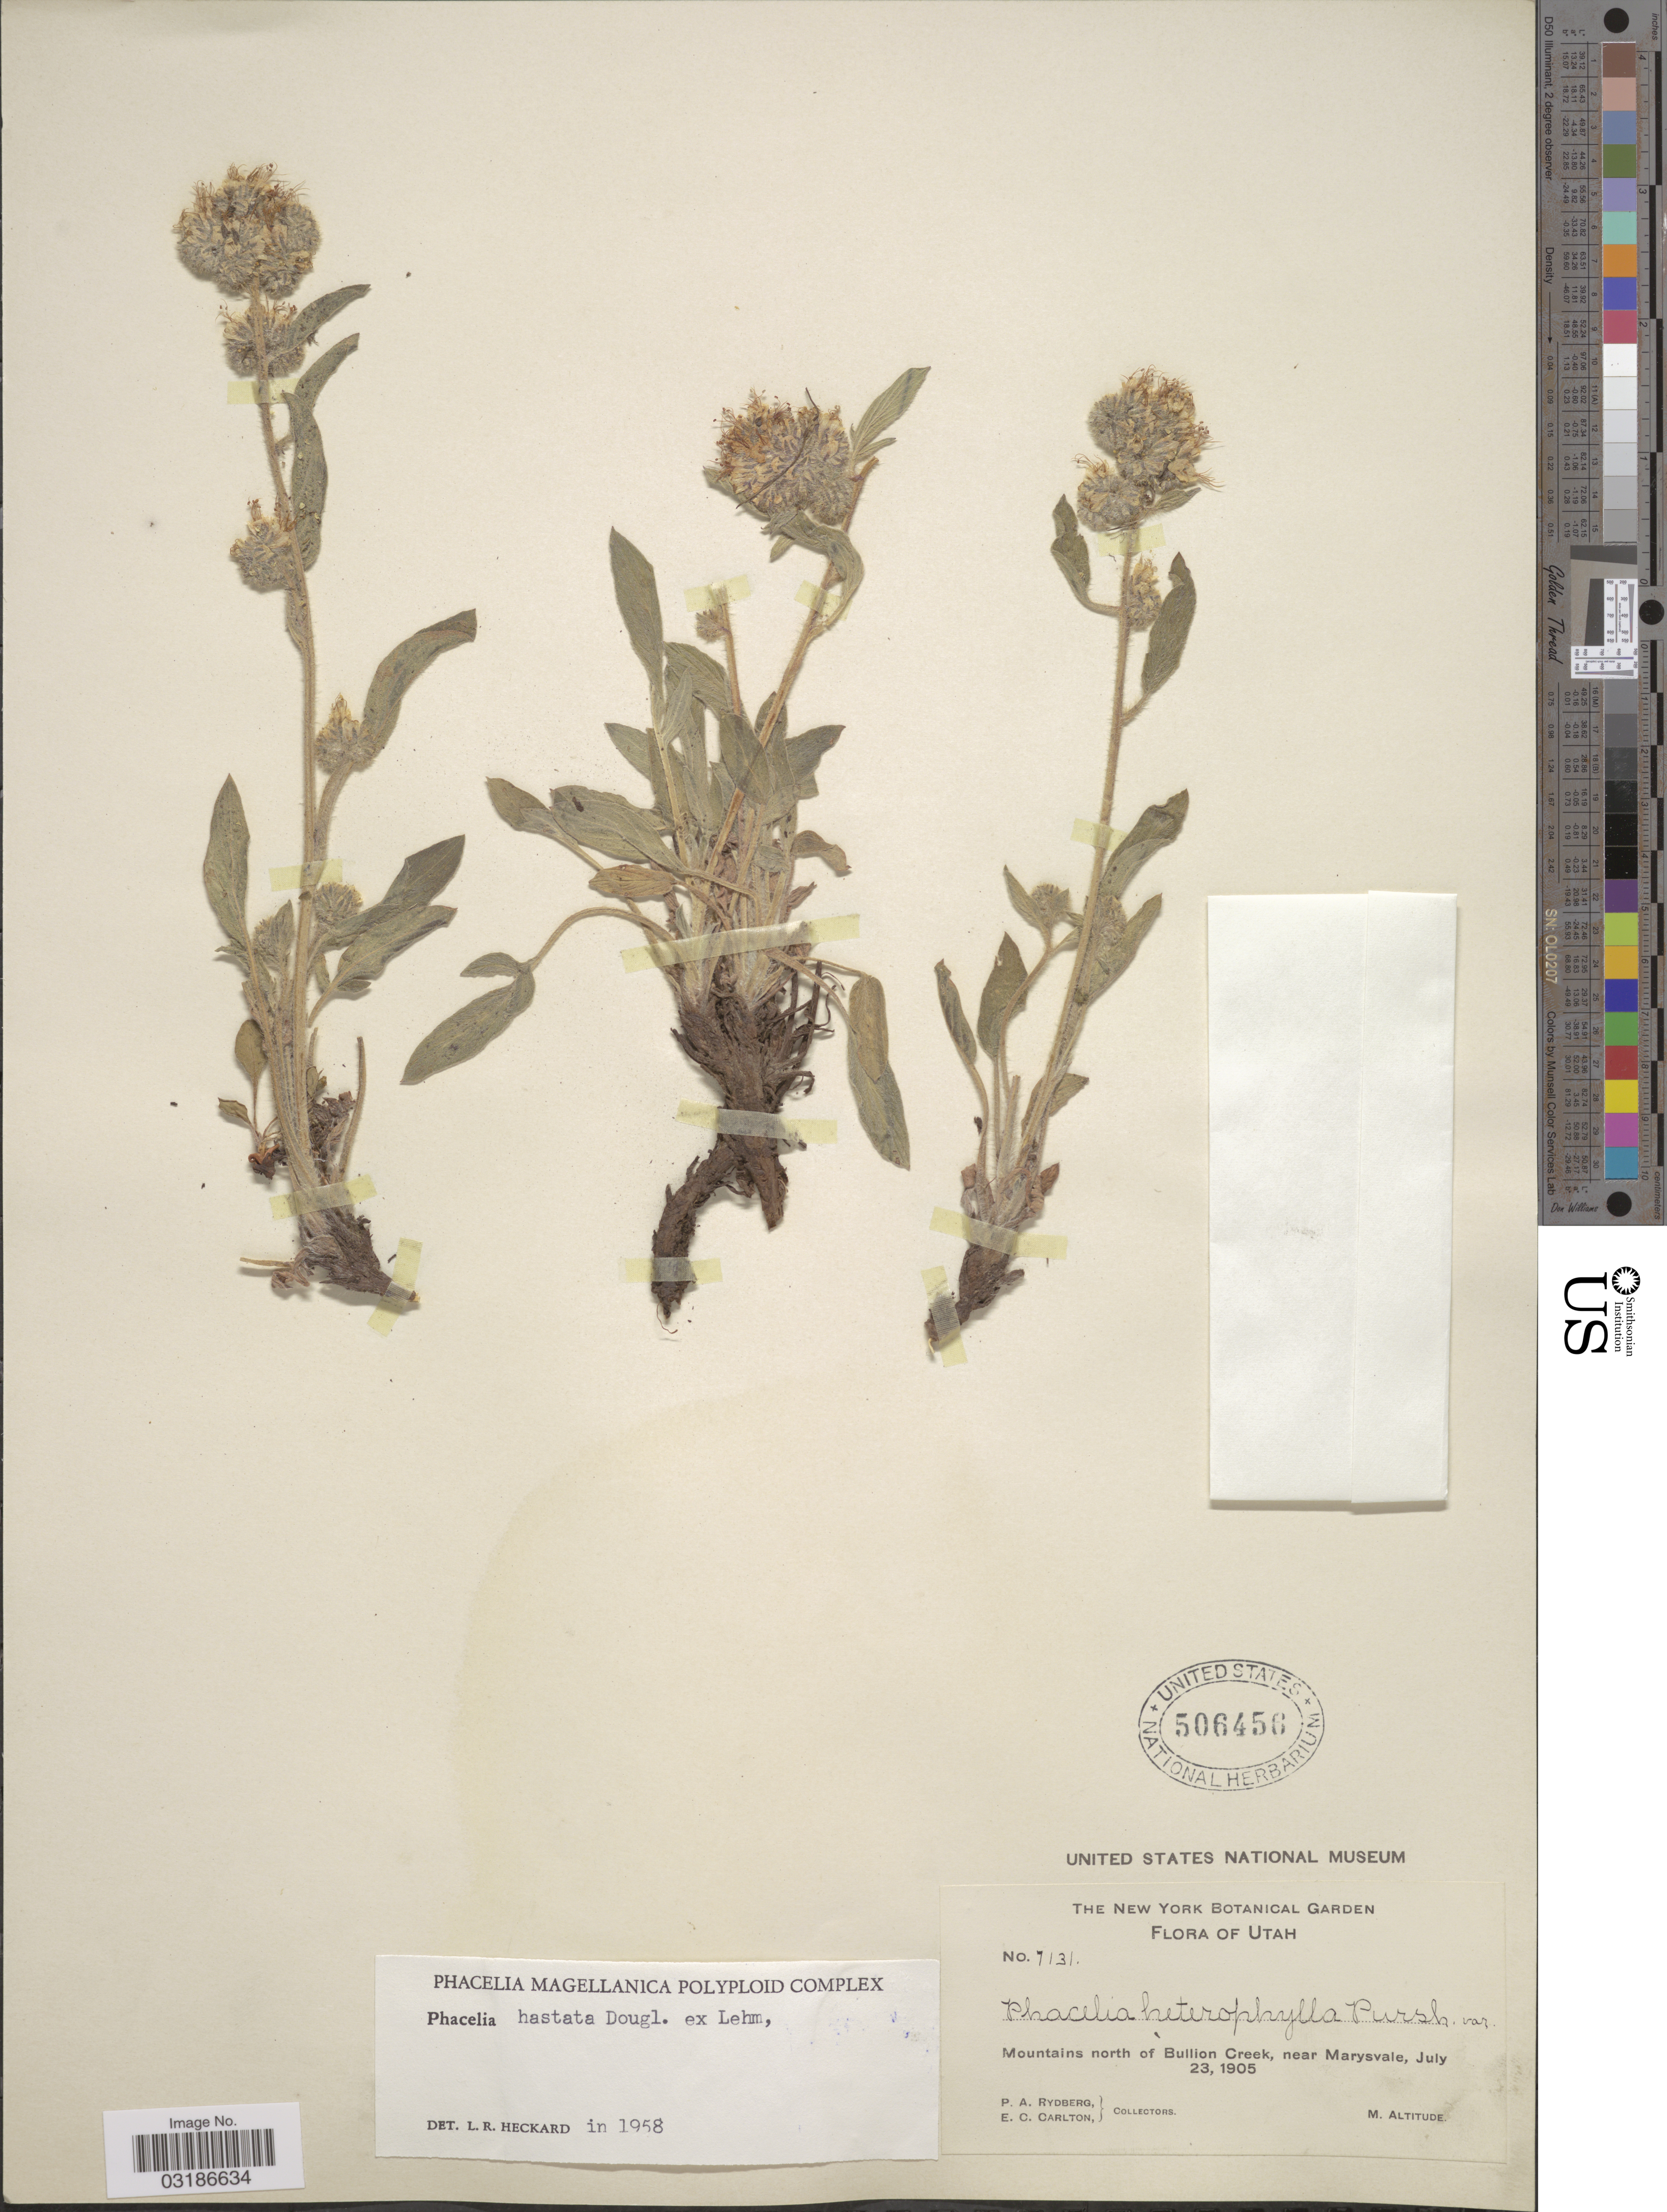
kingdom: Plantae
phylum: Tracheophyta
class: Magnoliopsida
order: Boraginales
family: Hydrophyllaceae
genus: Phacelia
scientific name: Phacelia hastata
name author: Douglas ex Lehm.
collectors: P. A. Rydberg & E. Carlton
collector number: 7131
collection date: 1905-07-23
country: United States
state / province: Utah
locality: Mountains north of Bullion Creek, near Marysvale.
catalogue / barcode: US 506456